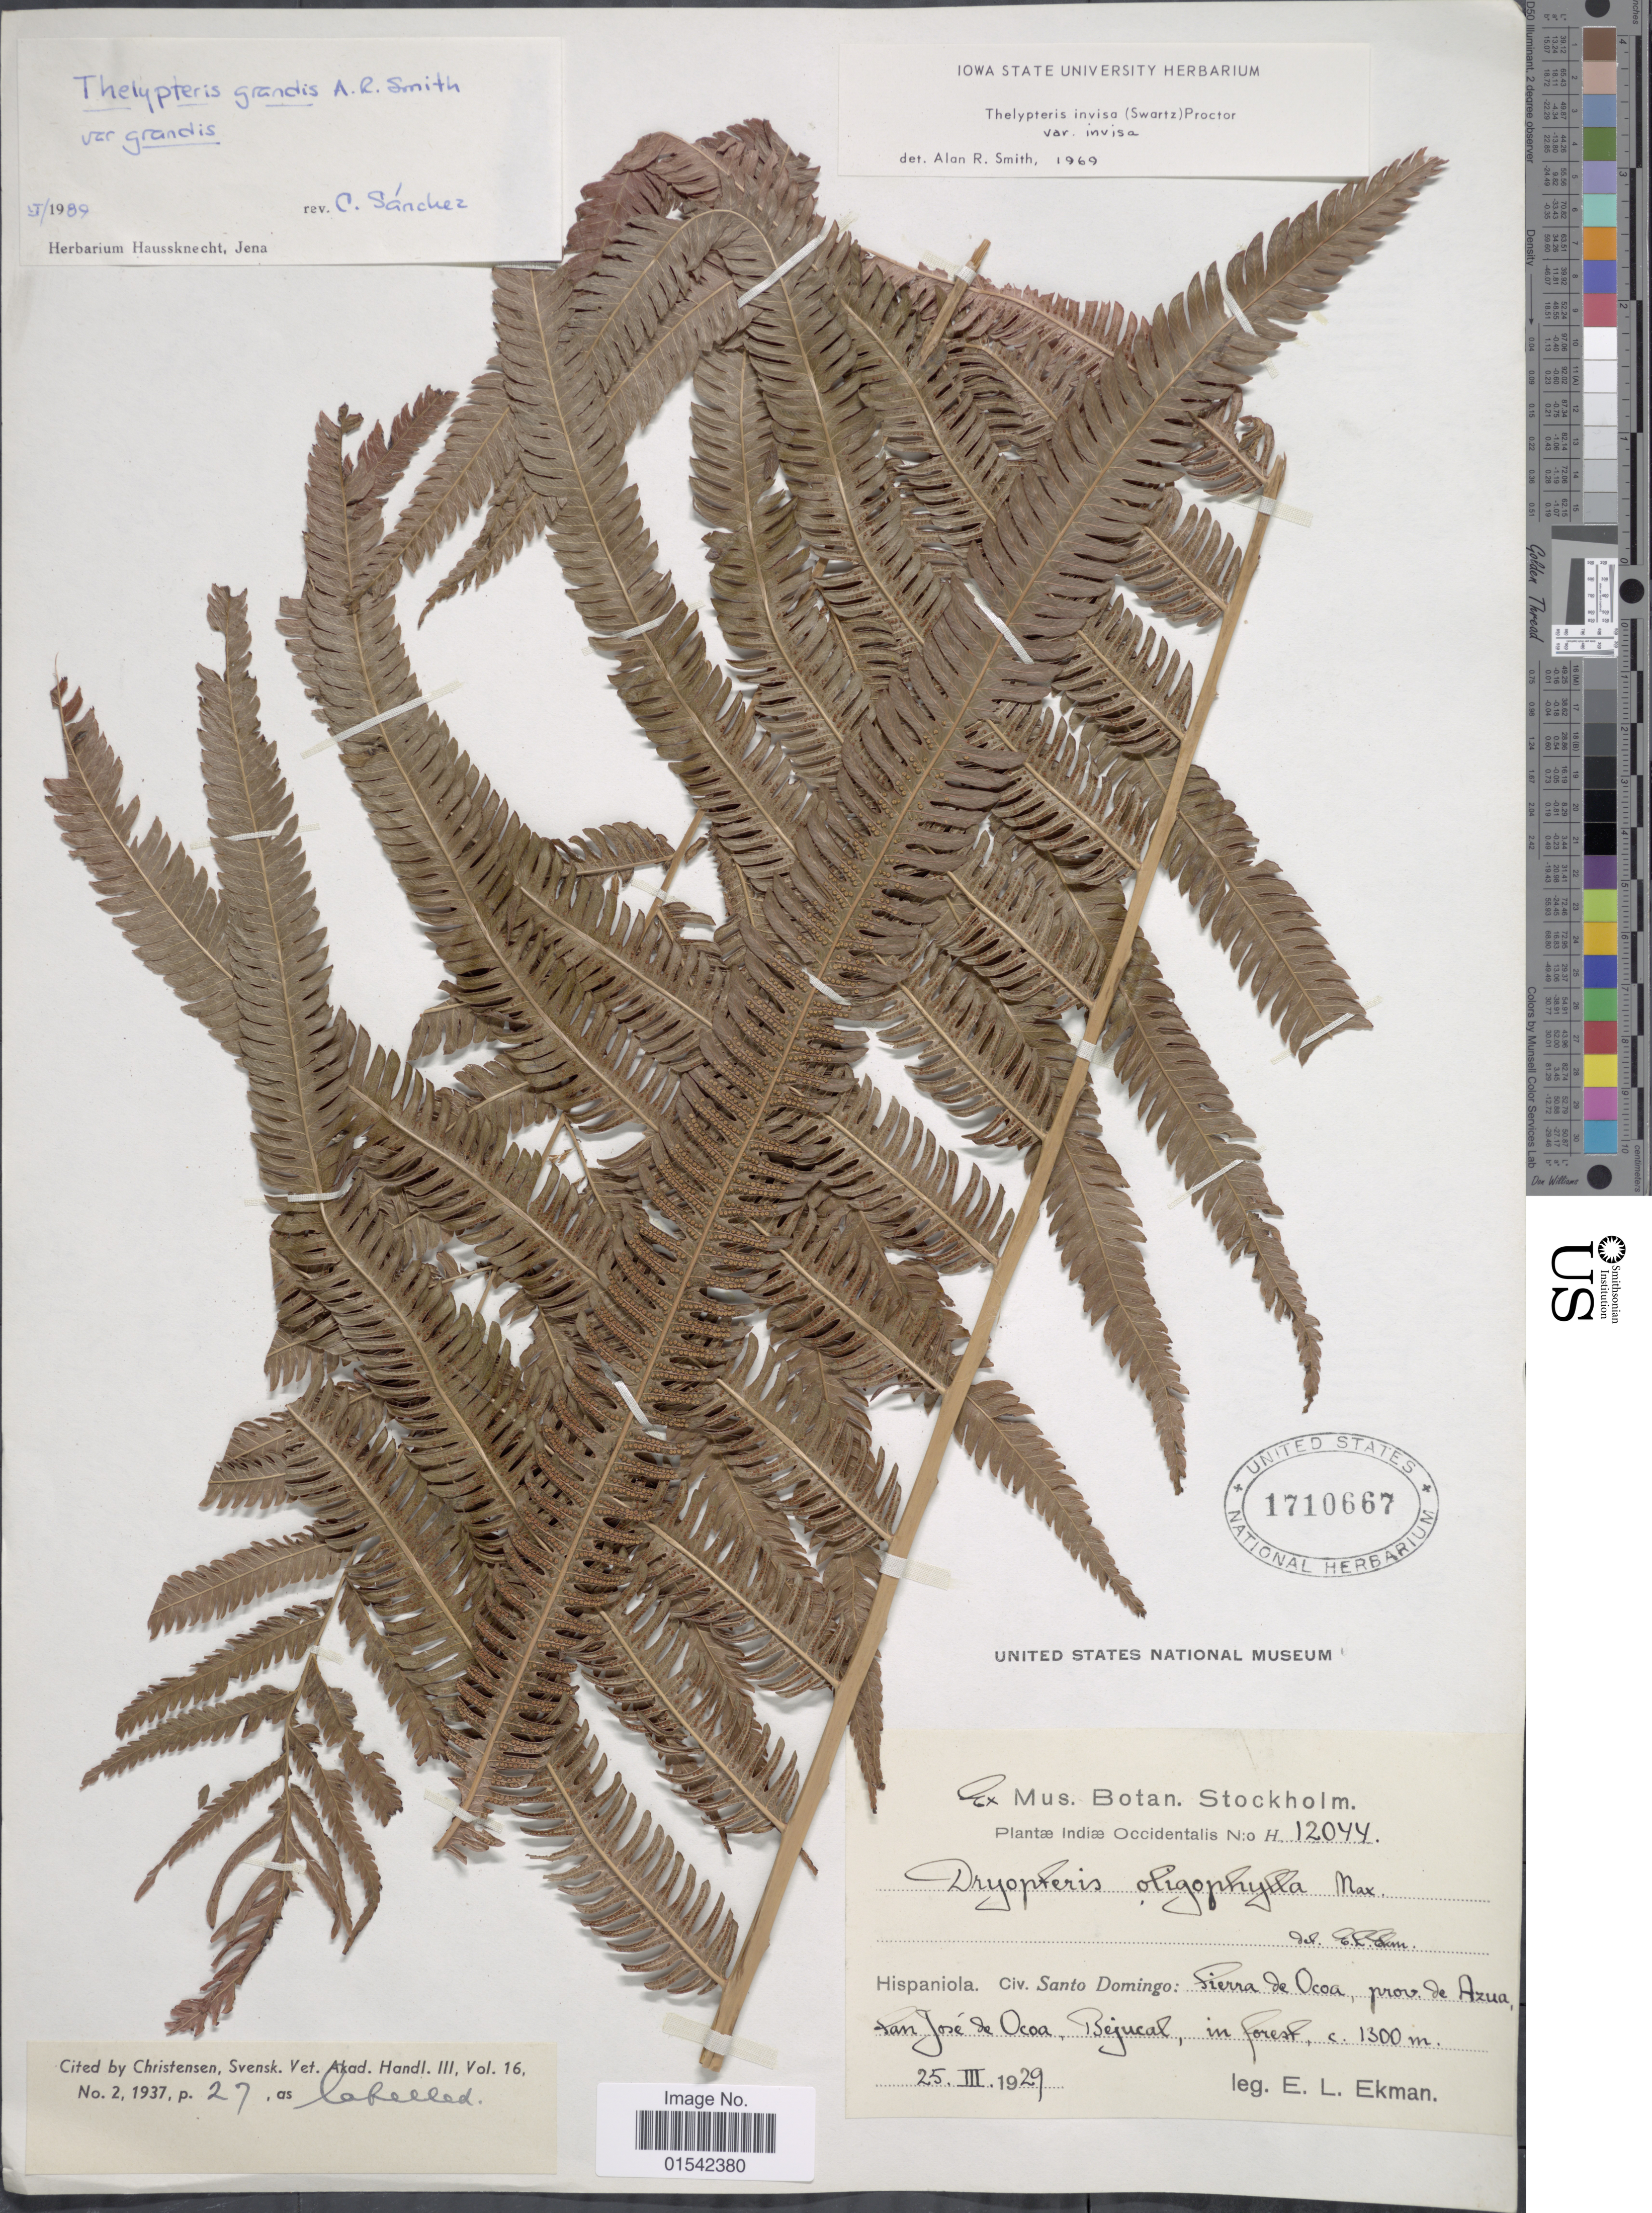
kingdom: Plantae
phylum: Tracheophyta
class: Polypodiopsida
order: Polypodiales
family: Thelypteridaceae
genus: Cyclosorus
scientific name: Cyclosorus grandis (A.R. Sm.) comb. nov., ined 2015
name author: (A.R. Sm.)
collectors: E. L. Ekman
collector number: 12044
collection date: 1929-03-25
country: Dominican Republic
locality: Hispaniola. Civ. Santo Domingo: Sierra de Ocoa, prov. de Azua, San José de Ocoa, Bejucal, in forest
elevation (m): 1300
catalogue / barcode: US 1710667